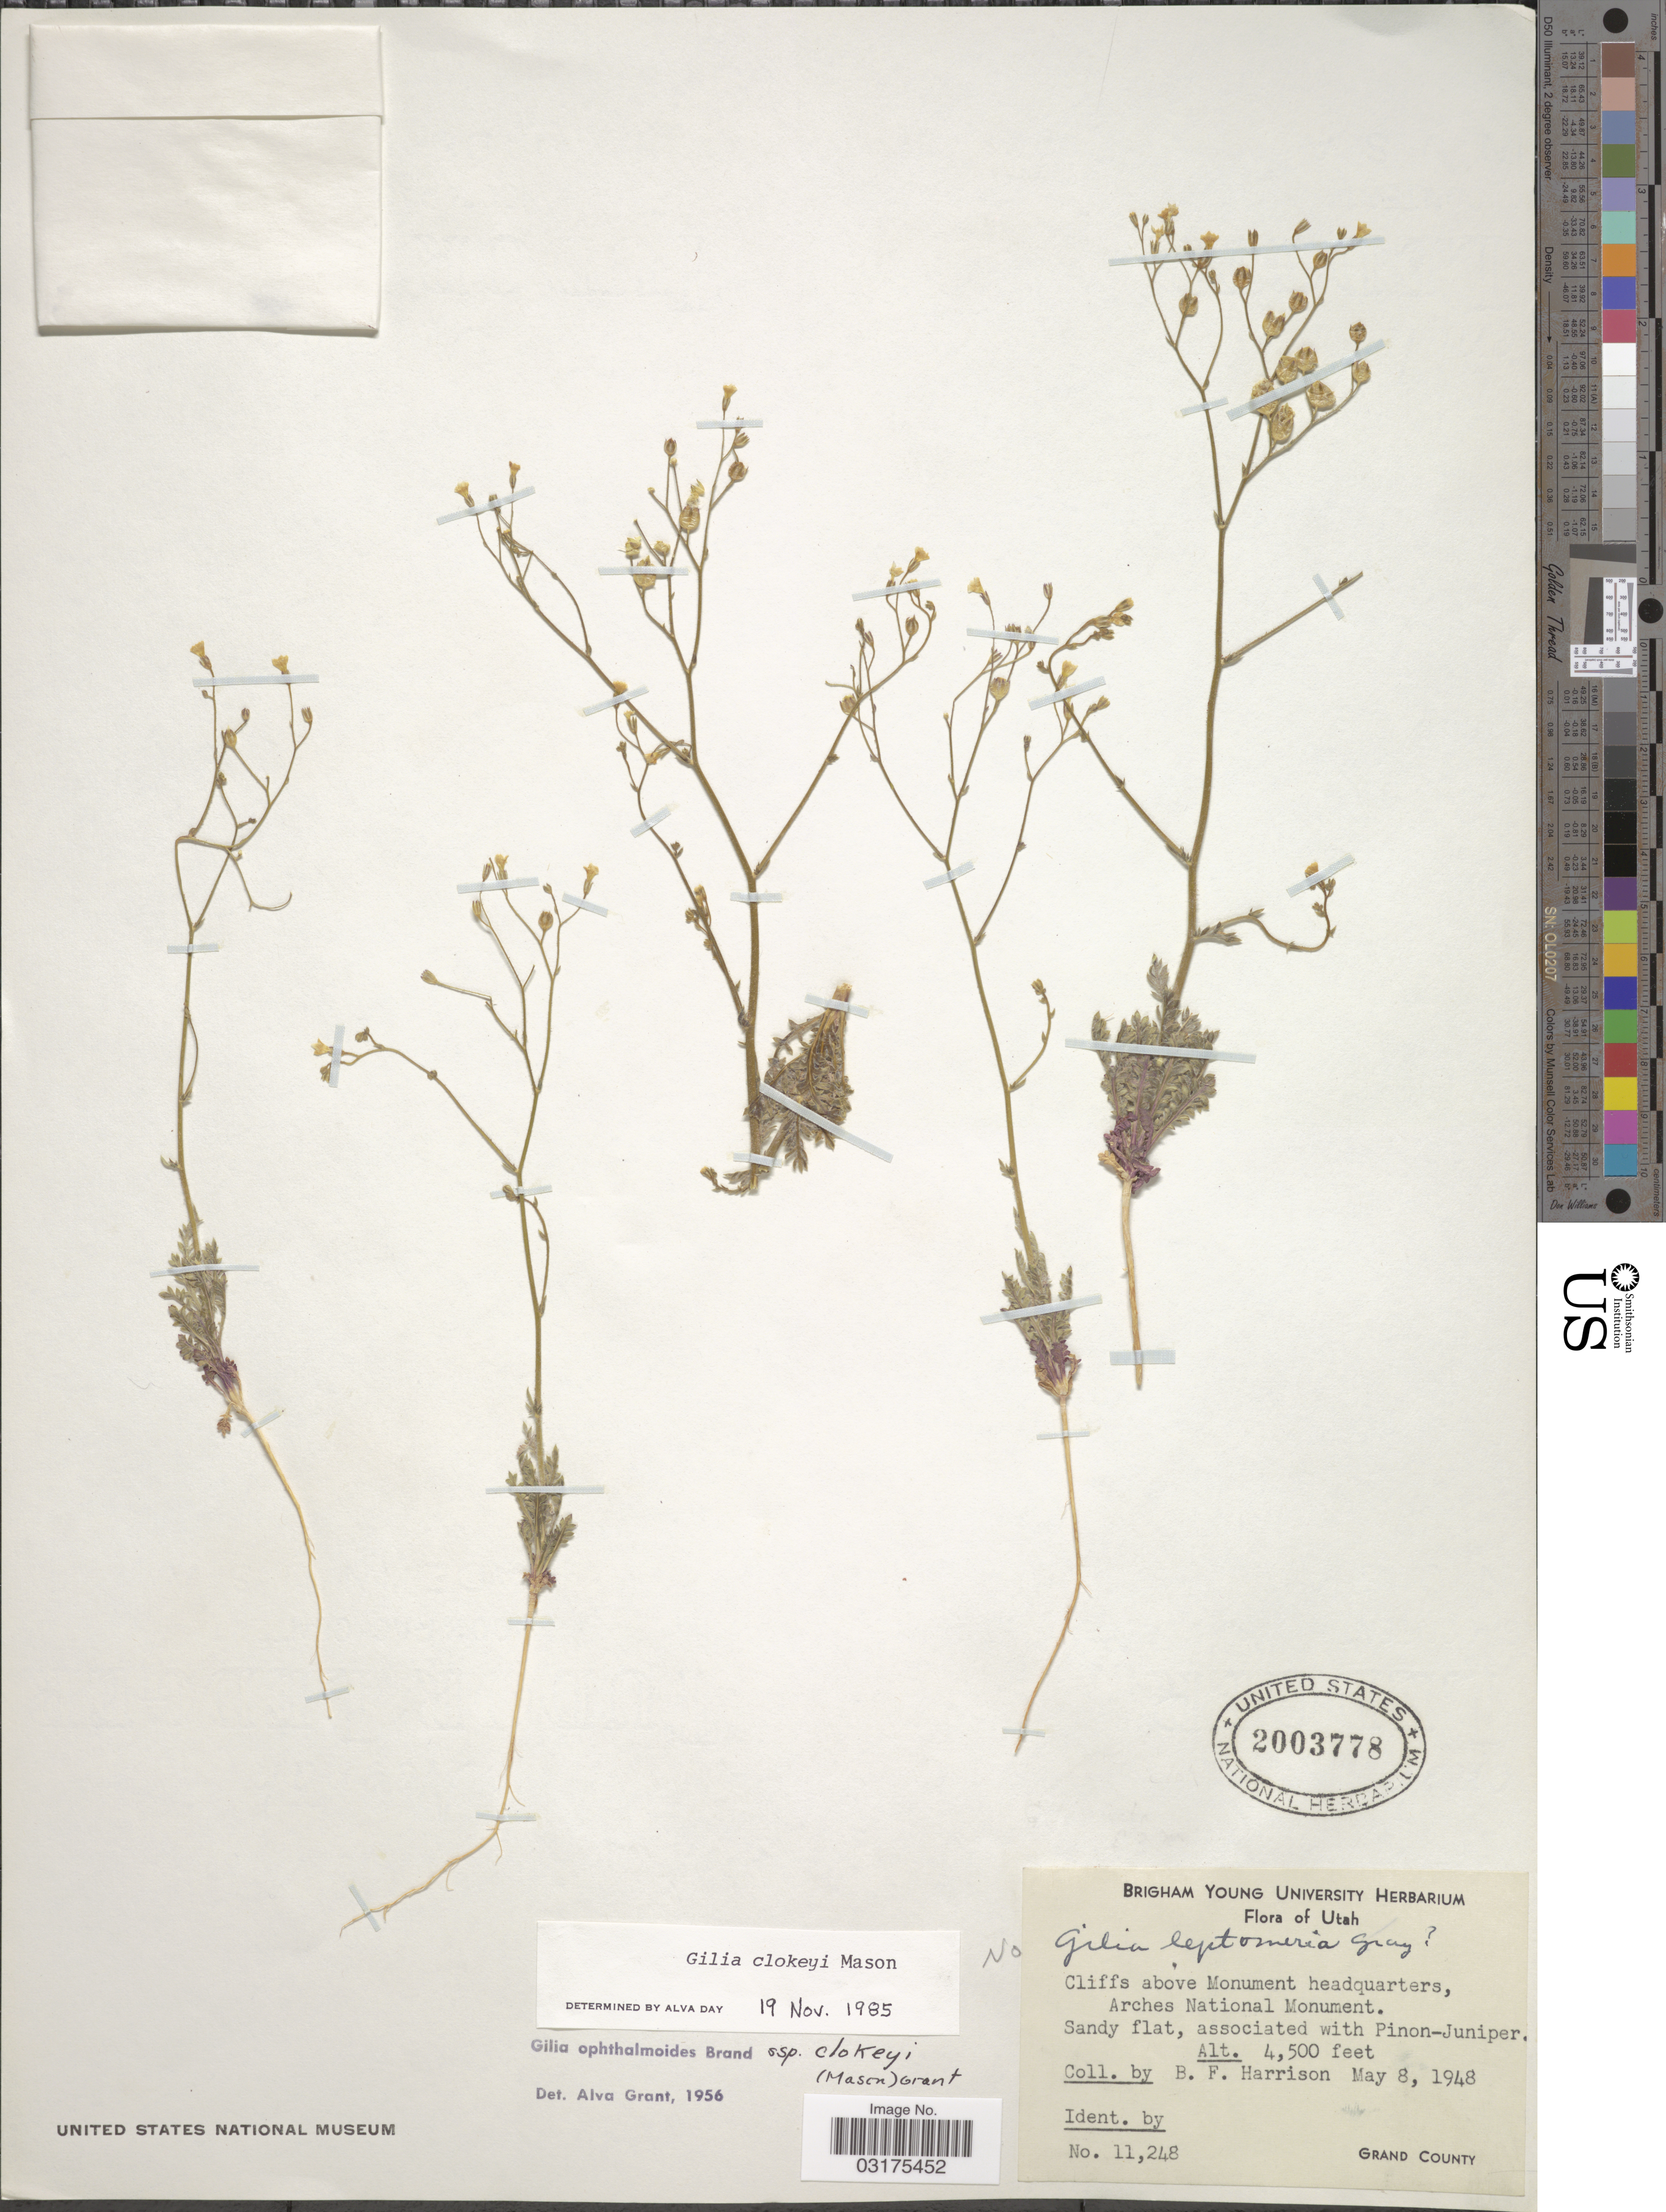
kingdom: Plantae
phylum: Tracheophyta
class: Magnoliopsida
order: Ericales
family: Polemoniaceae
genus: Gilia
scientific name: Gilia clokeyi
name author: H. Mason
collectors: B. F. Harrison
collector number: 11248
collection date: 1948-05-08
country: United States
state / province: Utah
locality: Cliffs above Monument headquarters, Arches National Monument, Grand County.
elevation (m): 1372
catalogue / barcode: US 2003778